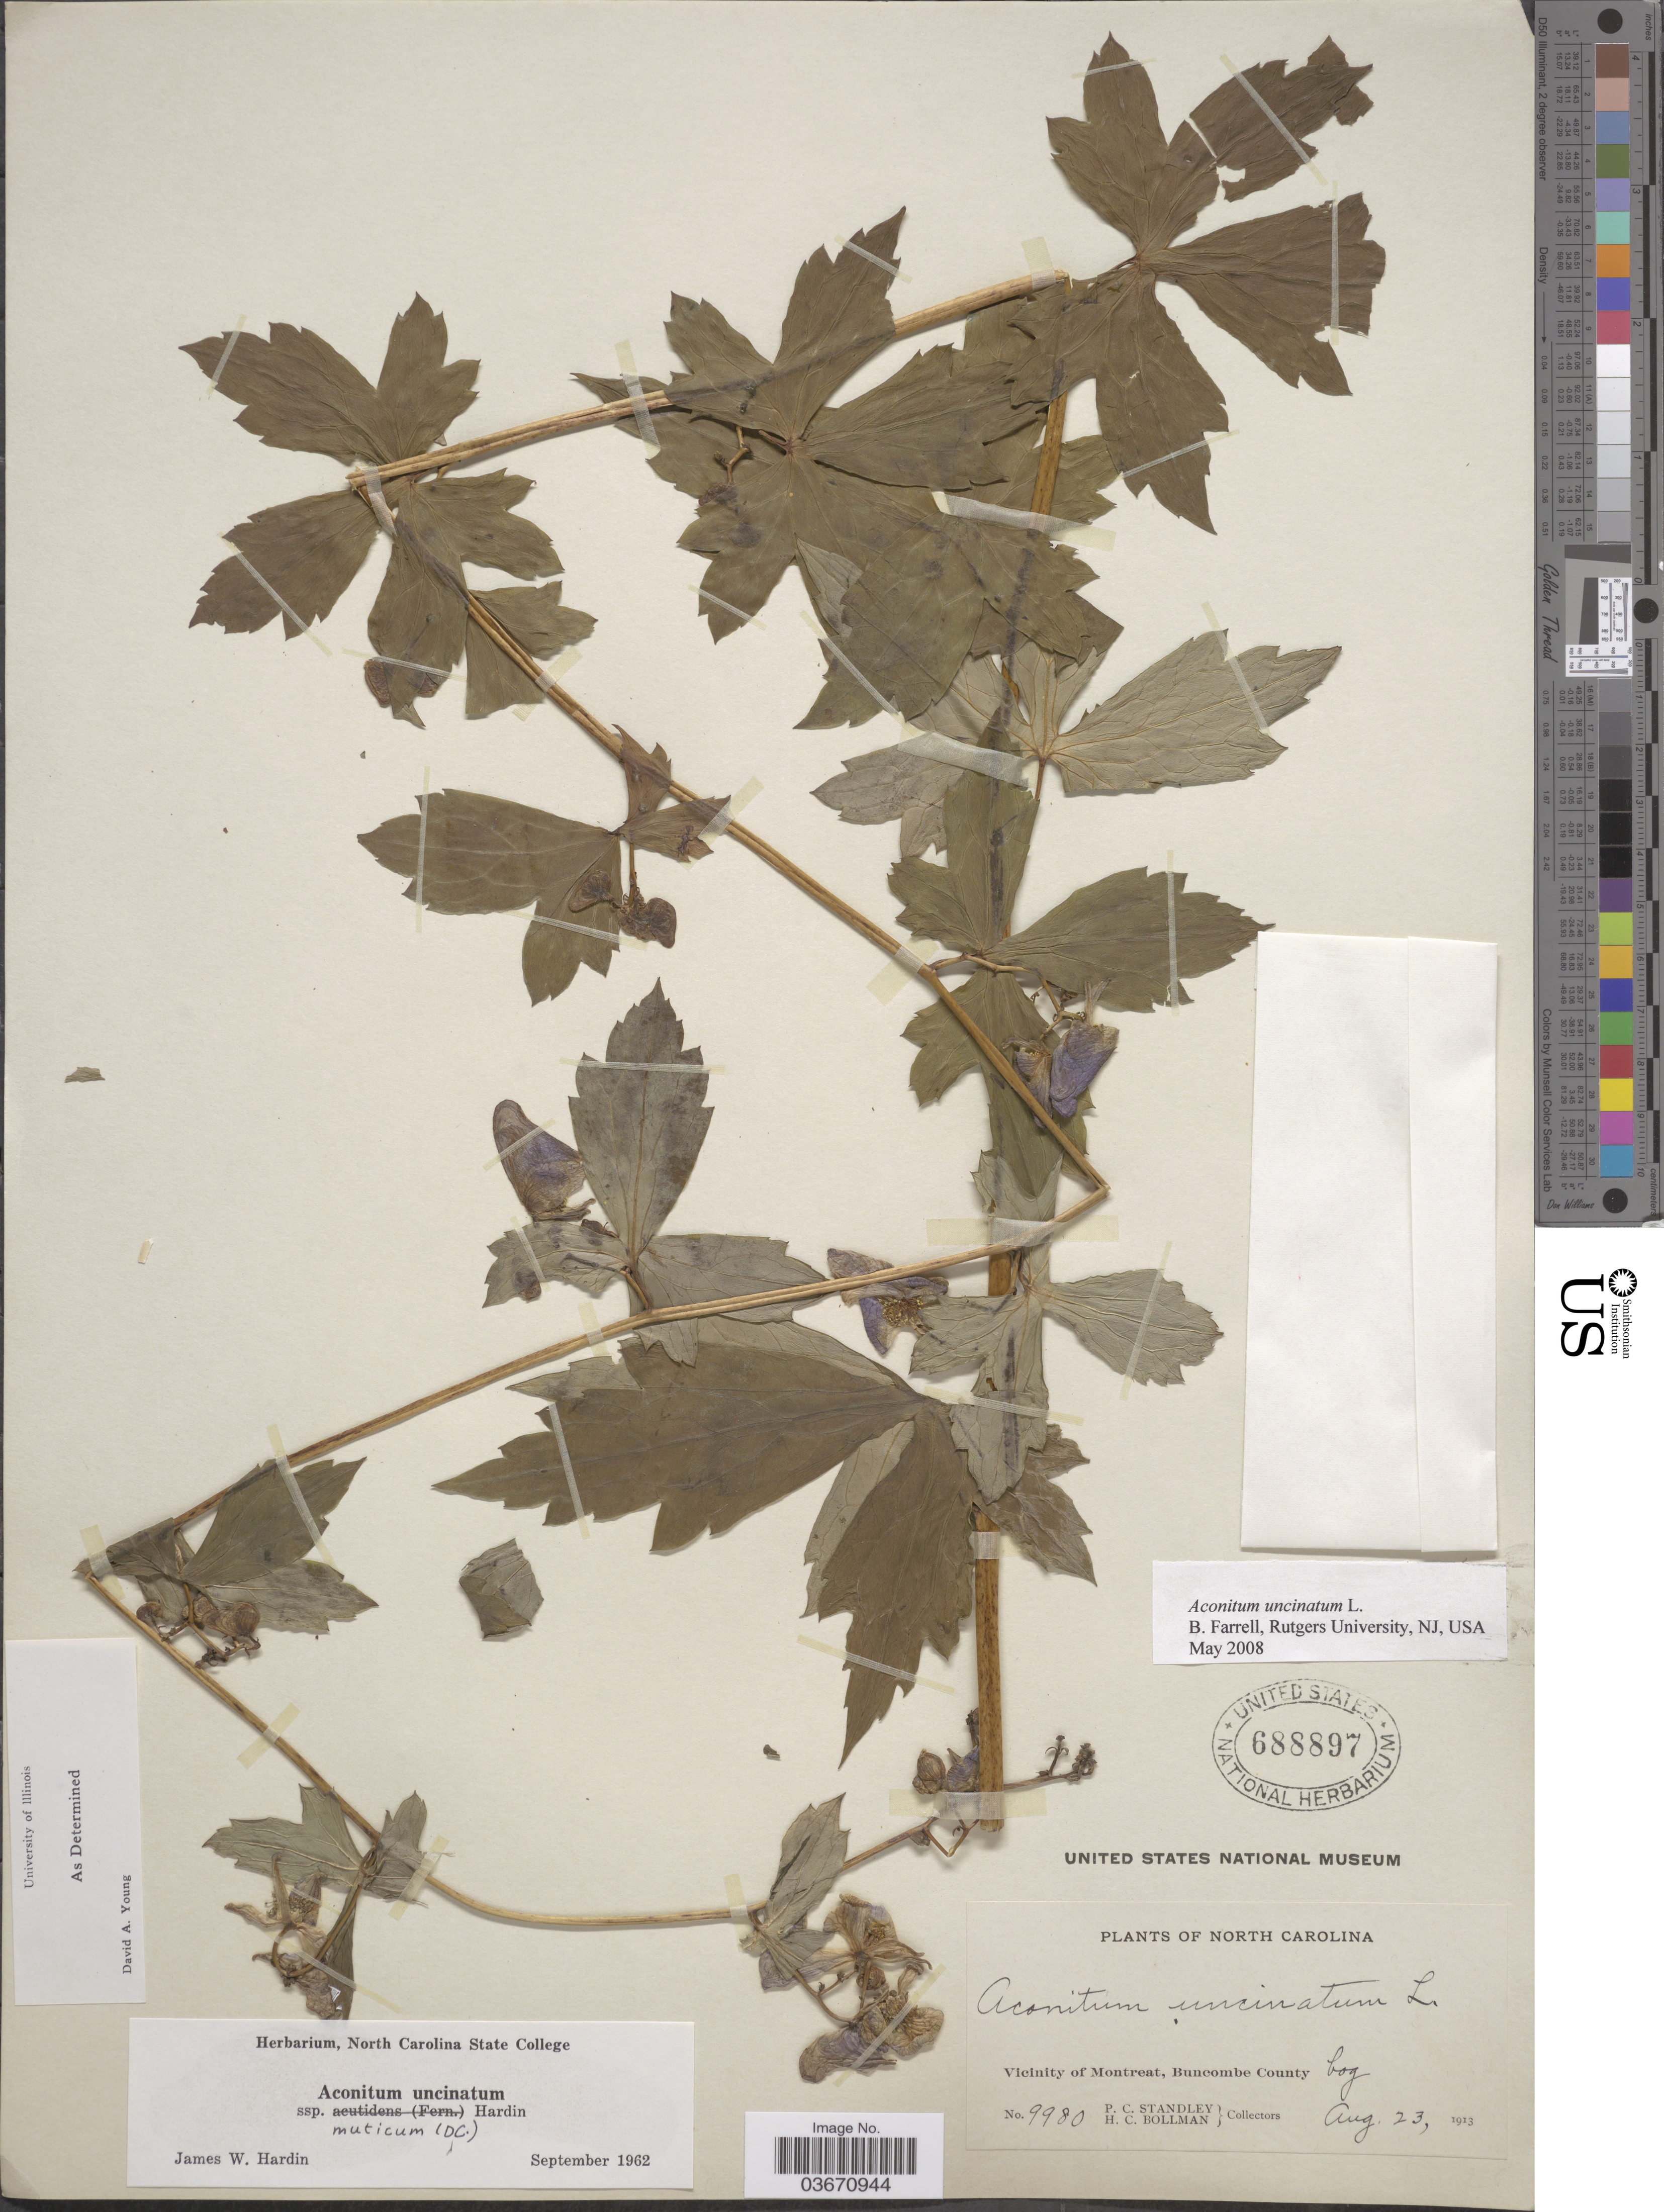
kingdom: Plantae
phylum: Tracheophyta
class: Magnoliopsida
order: Ranunculales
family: Ranunculaceae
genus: Aconitum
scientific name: Aconitum uncinatum subsp. muticum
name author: (DC.) Hardin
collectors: P. C. Standley & H. C. Bollman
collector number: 9980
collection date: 1913-08-23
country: United States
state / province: North Carolina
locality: Vicinity of Montreat, Buncombe County. Bog.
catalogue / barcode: US 688897